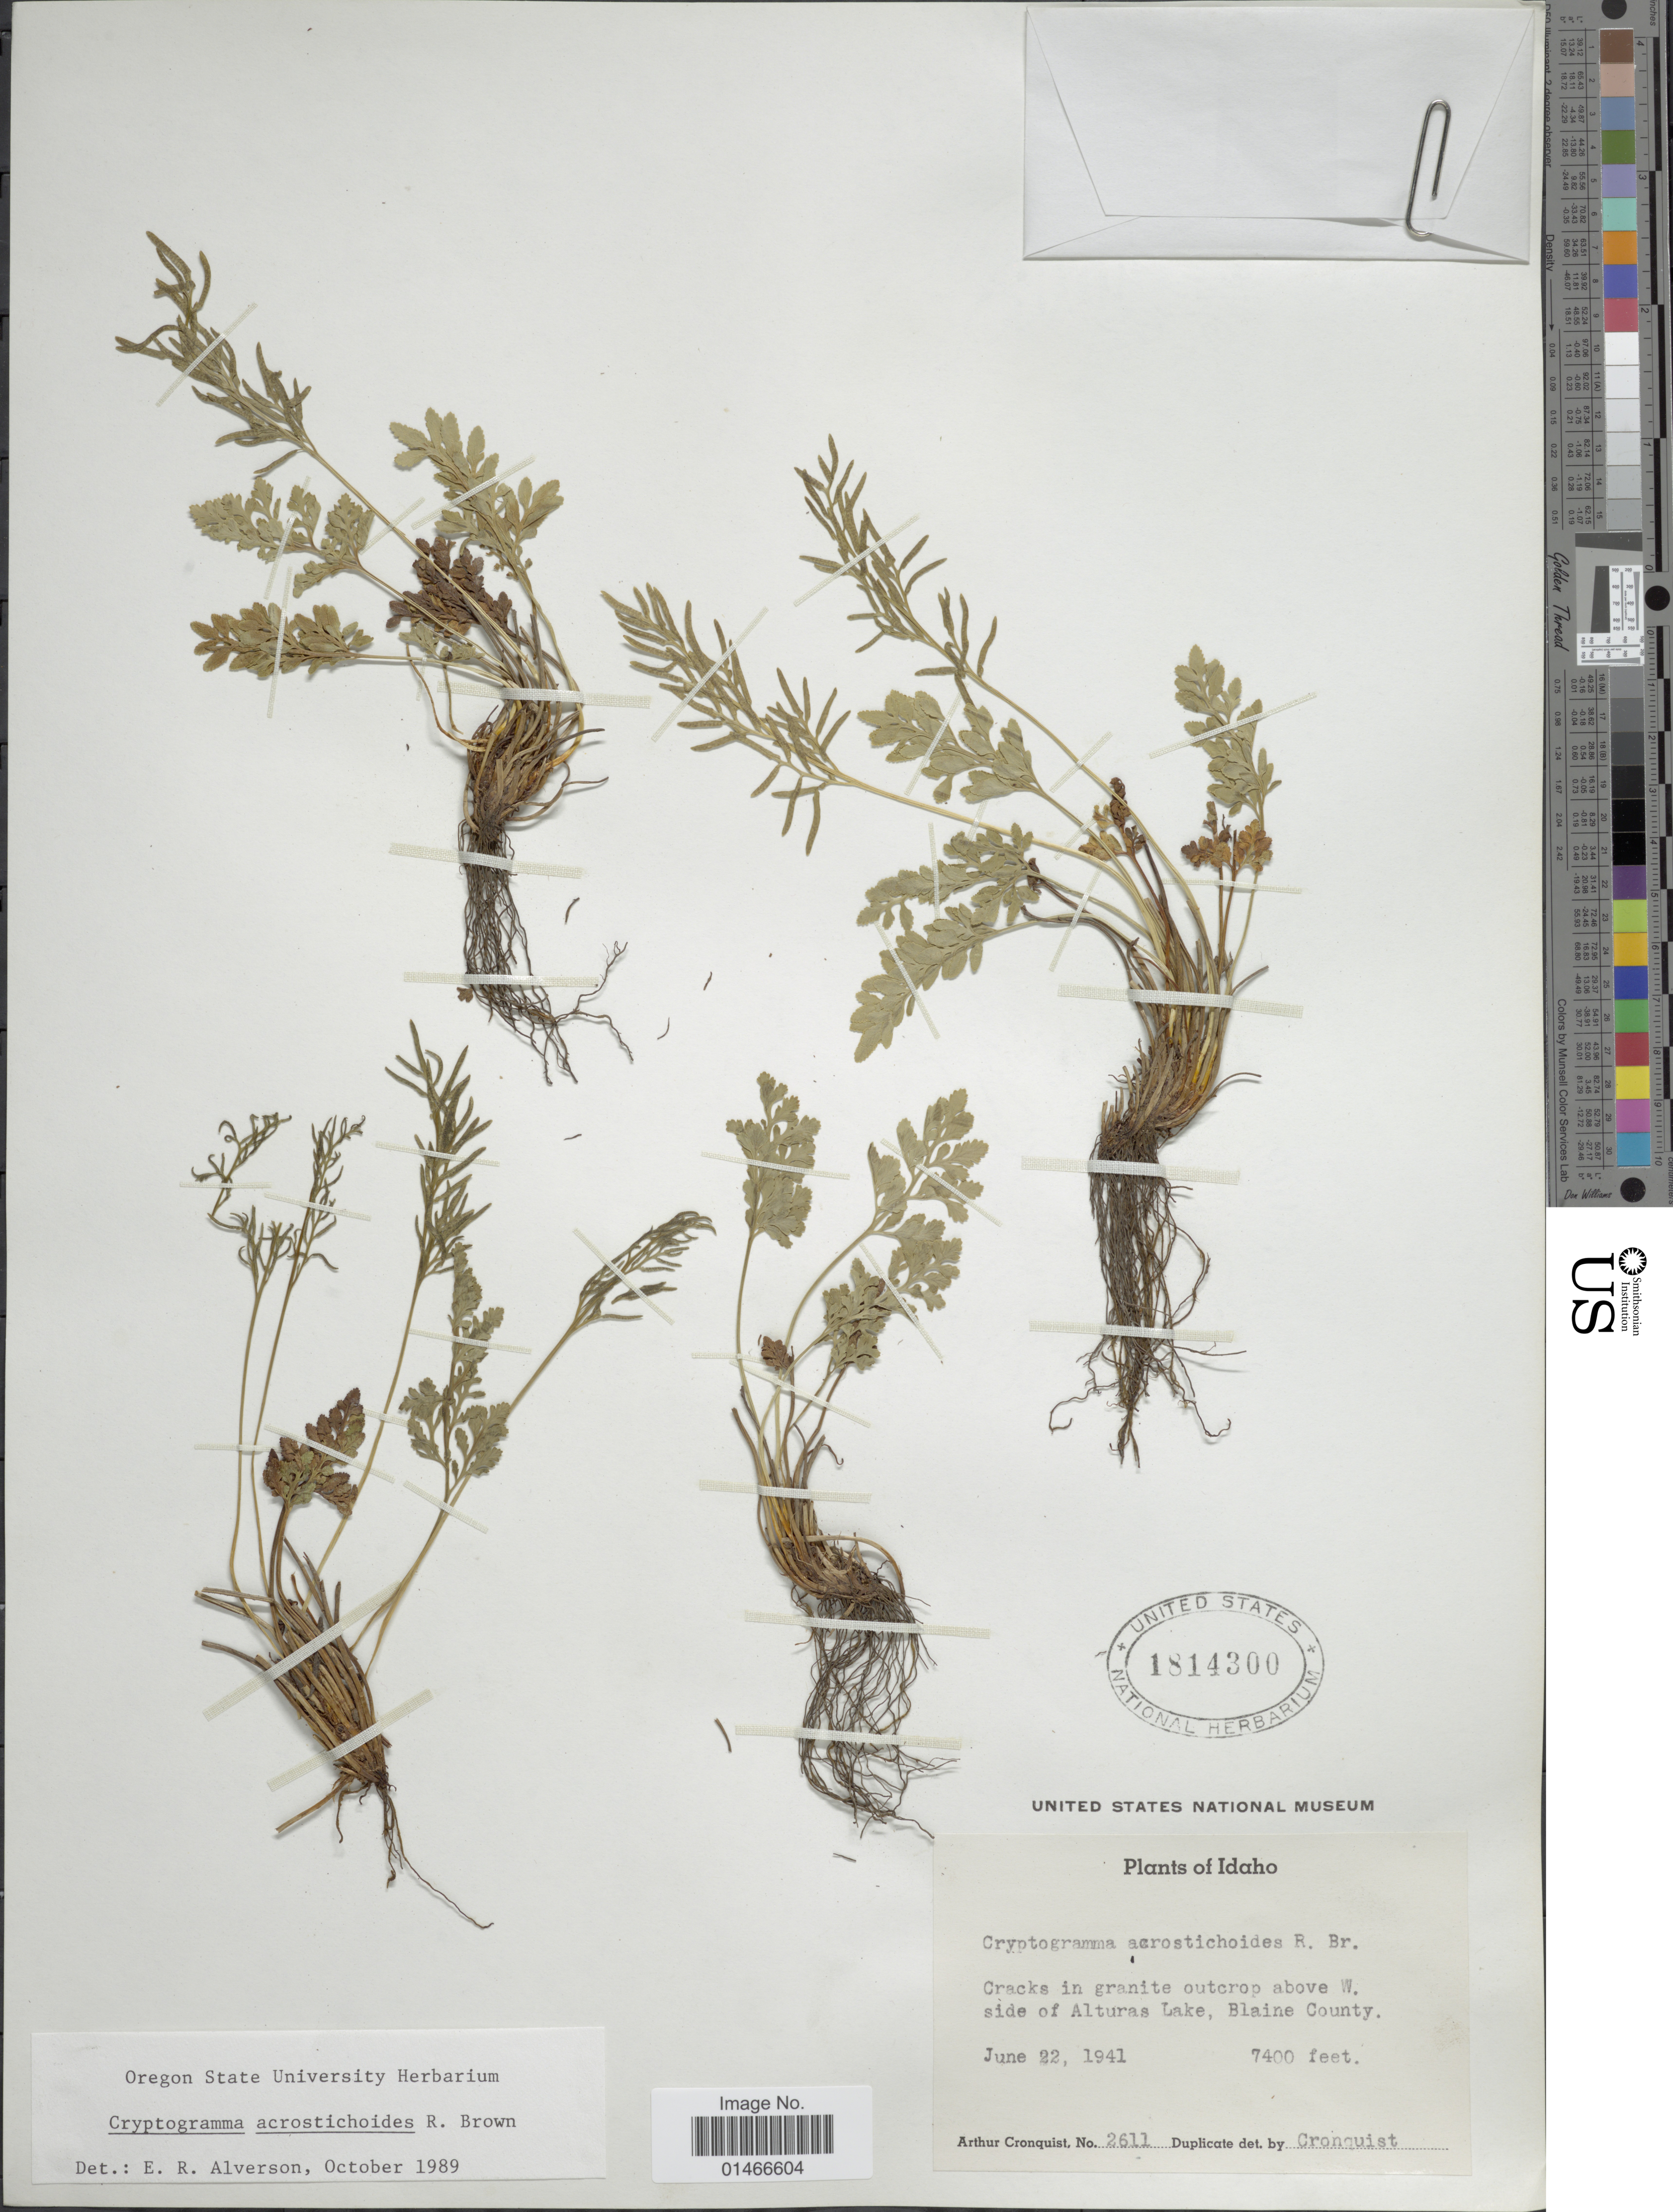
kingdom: Plantae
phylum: Tracheophyta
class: Polypodiopsida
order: Polypodiales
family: Pteridaceae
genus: Cryptogramma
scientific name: Cryptogramma acrostichoides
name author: R. Br.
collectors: A. J. Cronquist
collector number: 2611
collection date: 1941-06-22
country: United States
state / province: Idaho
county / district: Blaine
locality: Cracks in granite outcrop above W. side of Alturas Lake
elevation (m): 2256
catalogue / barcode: US 1814300